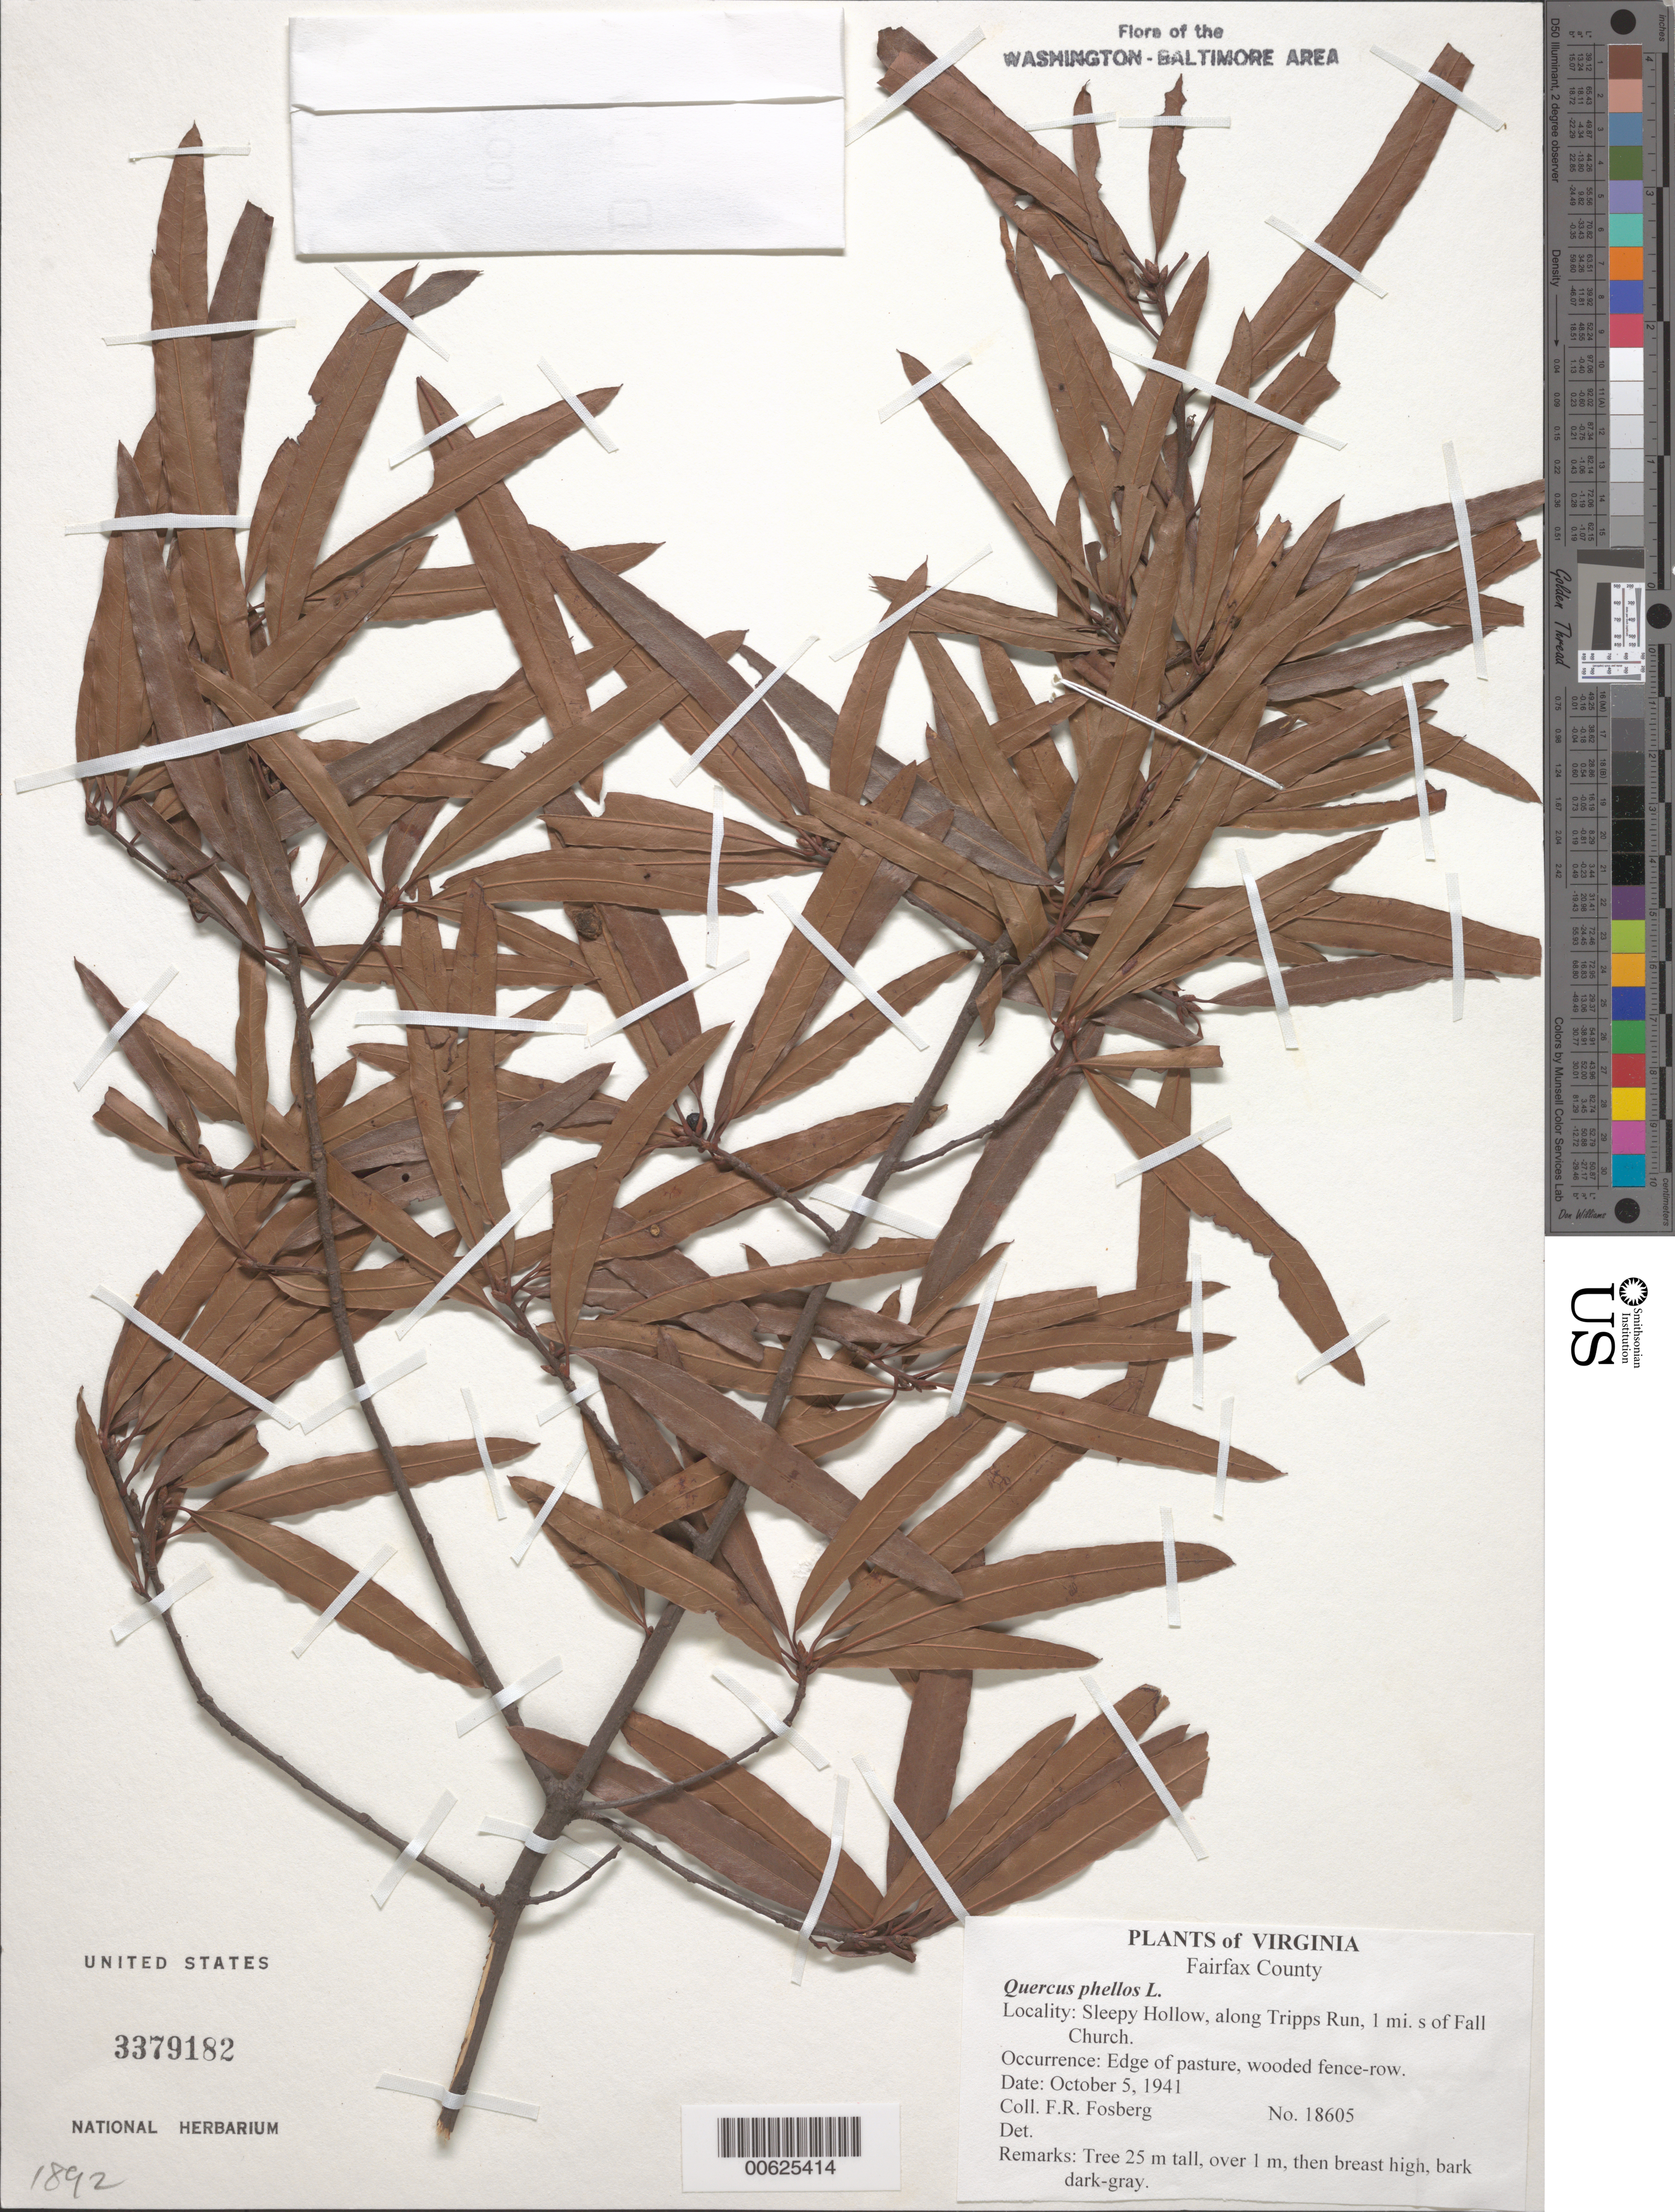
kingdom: Plantae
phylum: Tracheophyta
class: Magnoliopsida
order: Fagales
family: Fagaceae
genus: Quercus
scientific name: Quercus phellos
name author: L.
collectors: F. R. Fosberg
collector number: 18605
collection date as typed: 05 Oct 1941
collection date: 1941-10-05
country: United States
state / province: Virginia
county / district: Fairfax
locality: Sleepy Hollow, along Tripps Run, 1 mi. S of Falls Church.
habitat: Edge of pasture, wooded fence-row.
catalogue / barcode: US 3379182